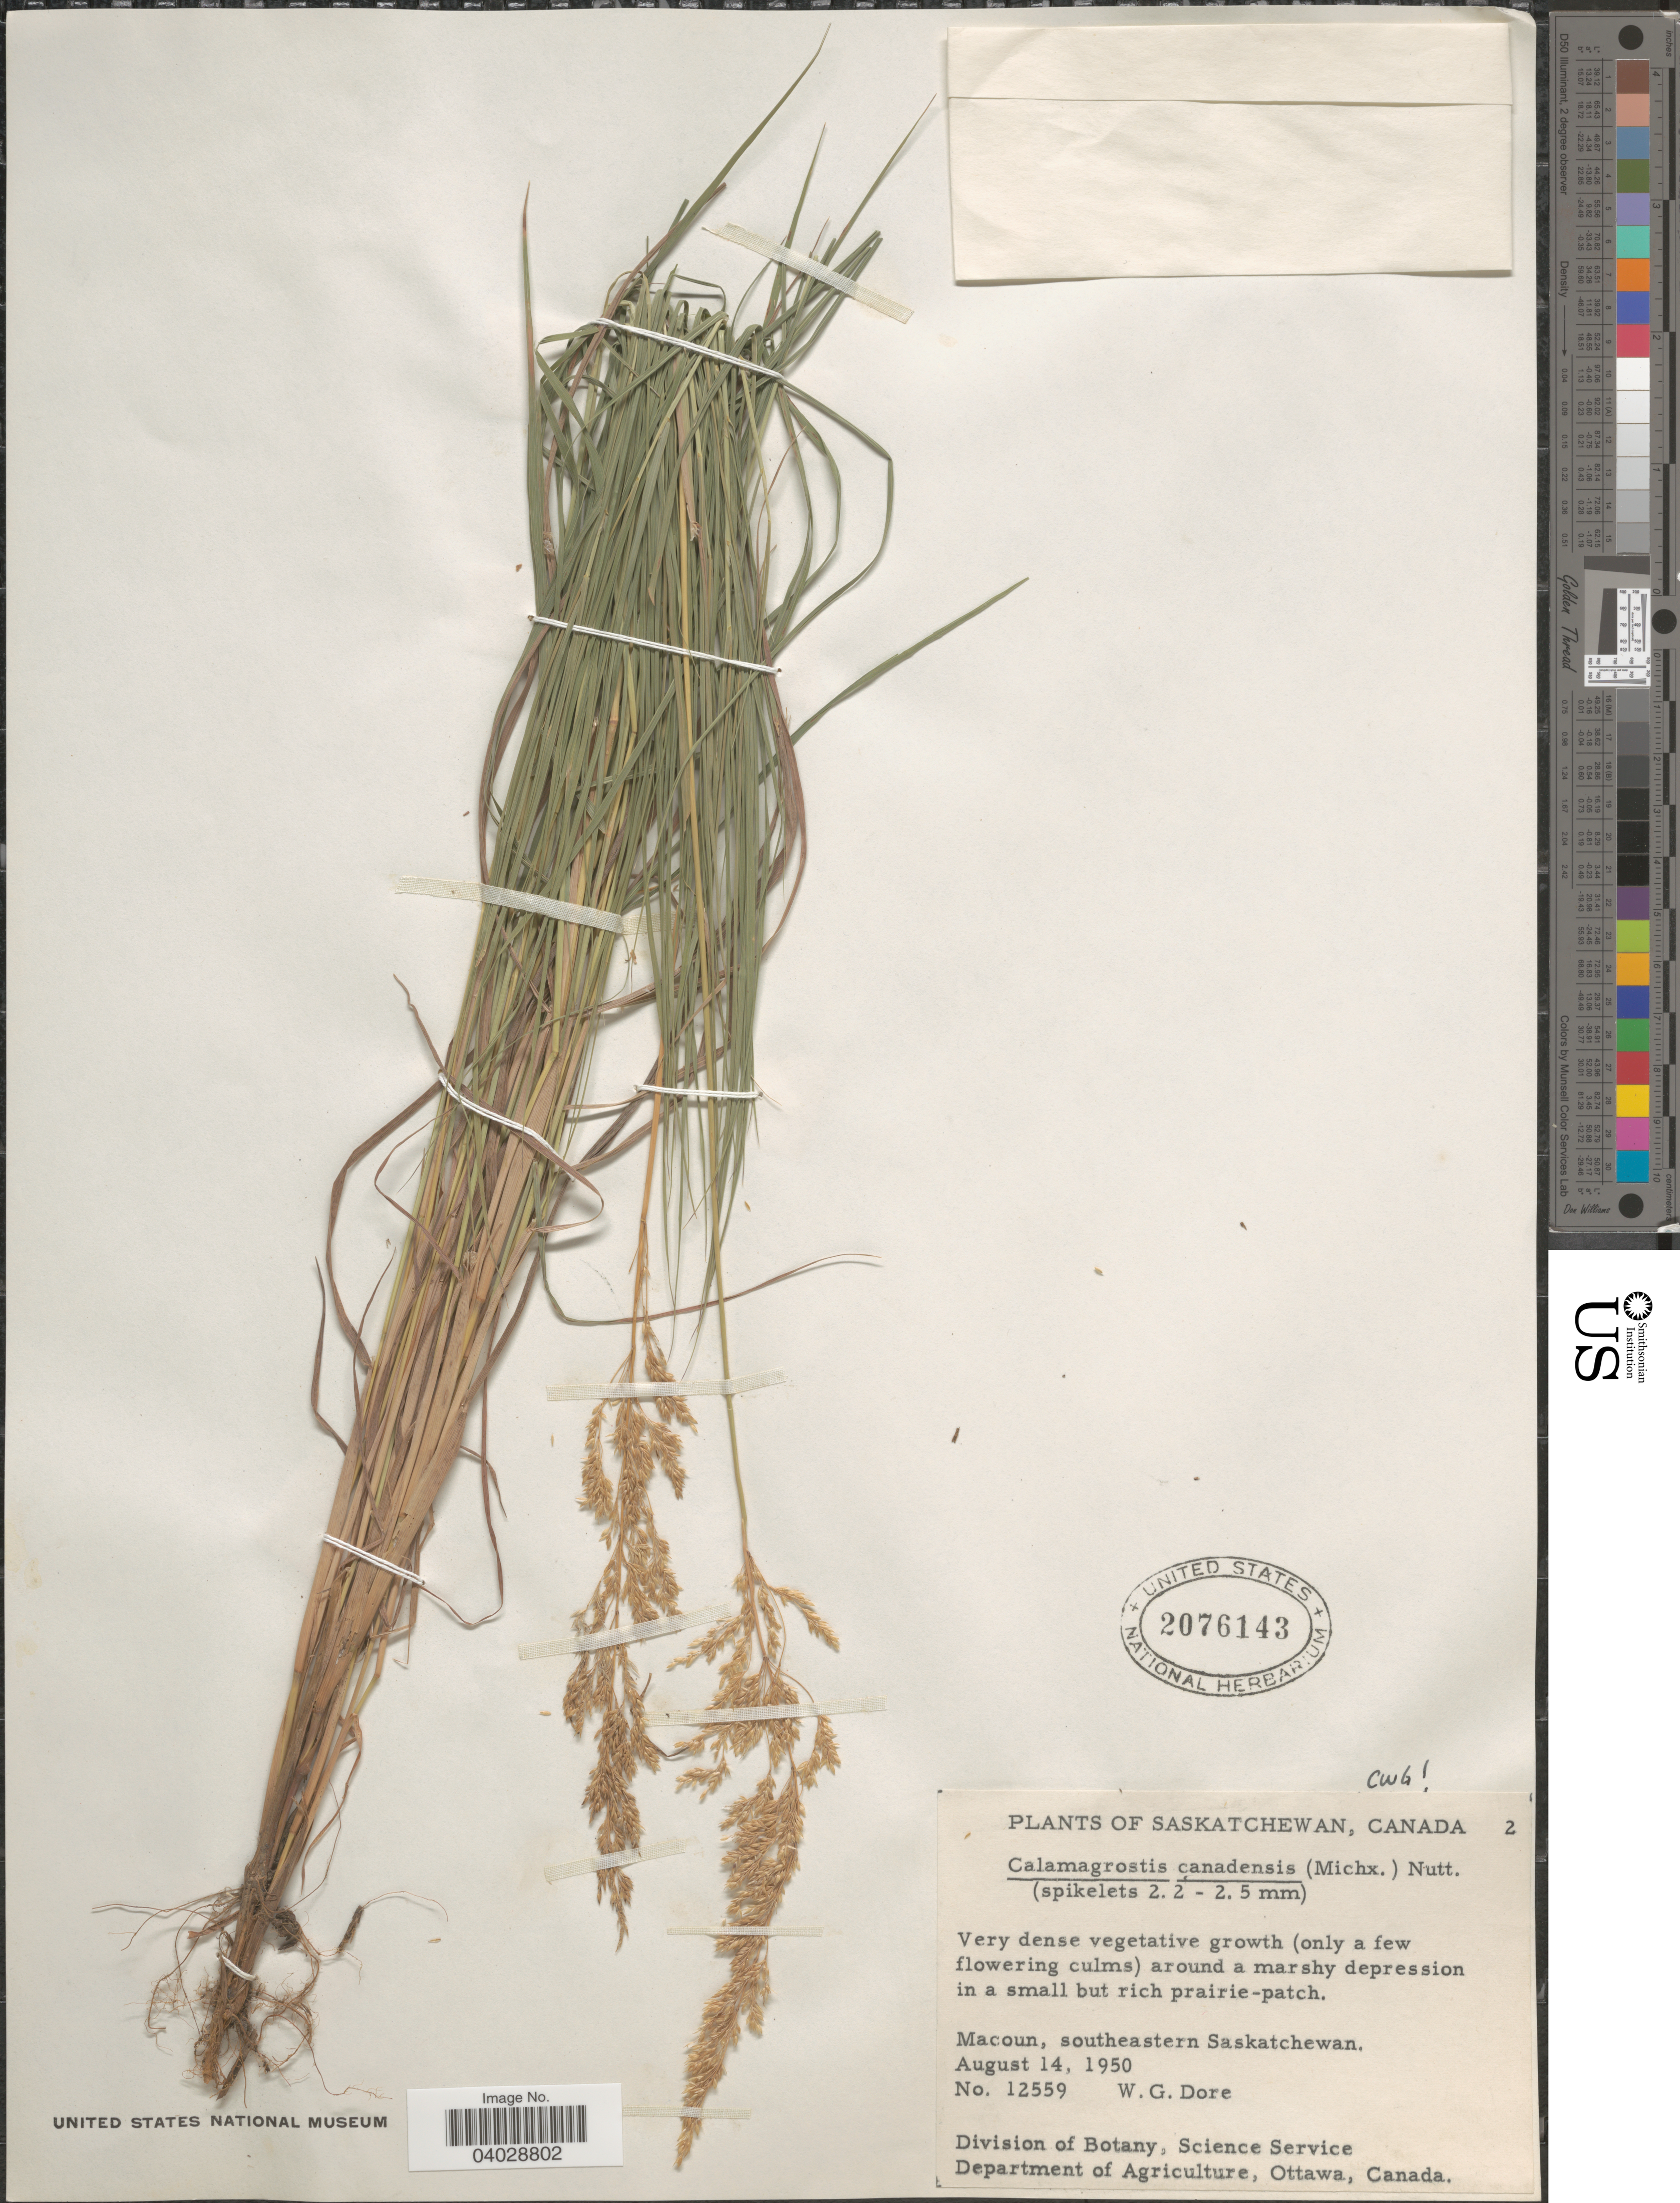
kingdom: Plantae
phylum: Tracheophyta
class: Liliopsida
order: Poales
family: Poaceae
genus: Calamagrostis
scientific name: Calamagrostis canadensis var. macouniana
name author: (Vasey) Stebbins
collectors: W. Dore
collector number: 12559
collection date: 1950-08-14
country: Canada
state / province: Saskatchewan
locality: Macoun, southeastern Saskatchewan.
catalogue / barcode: US 2076143